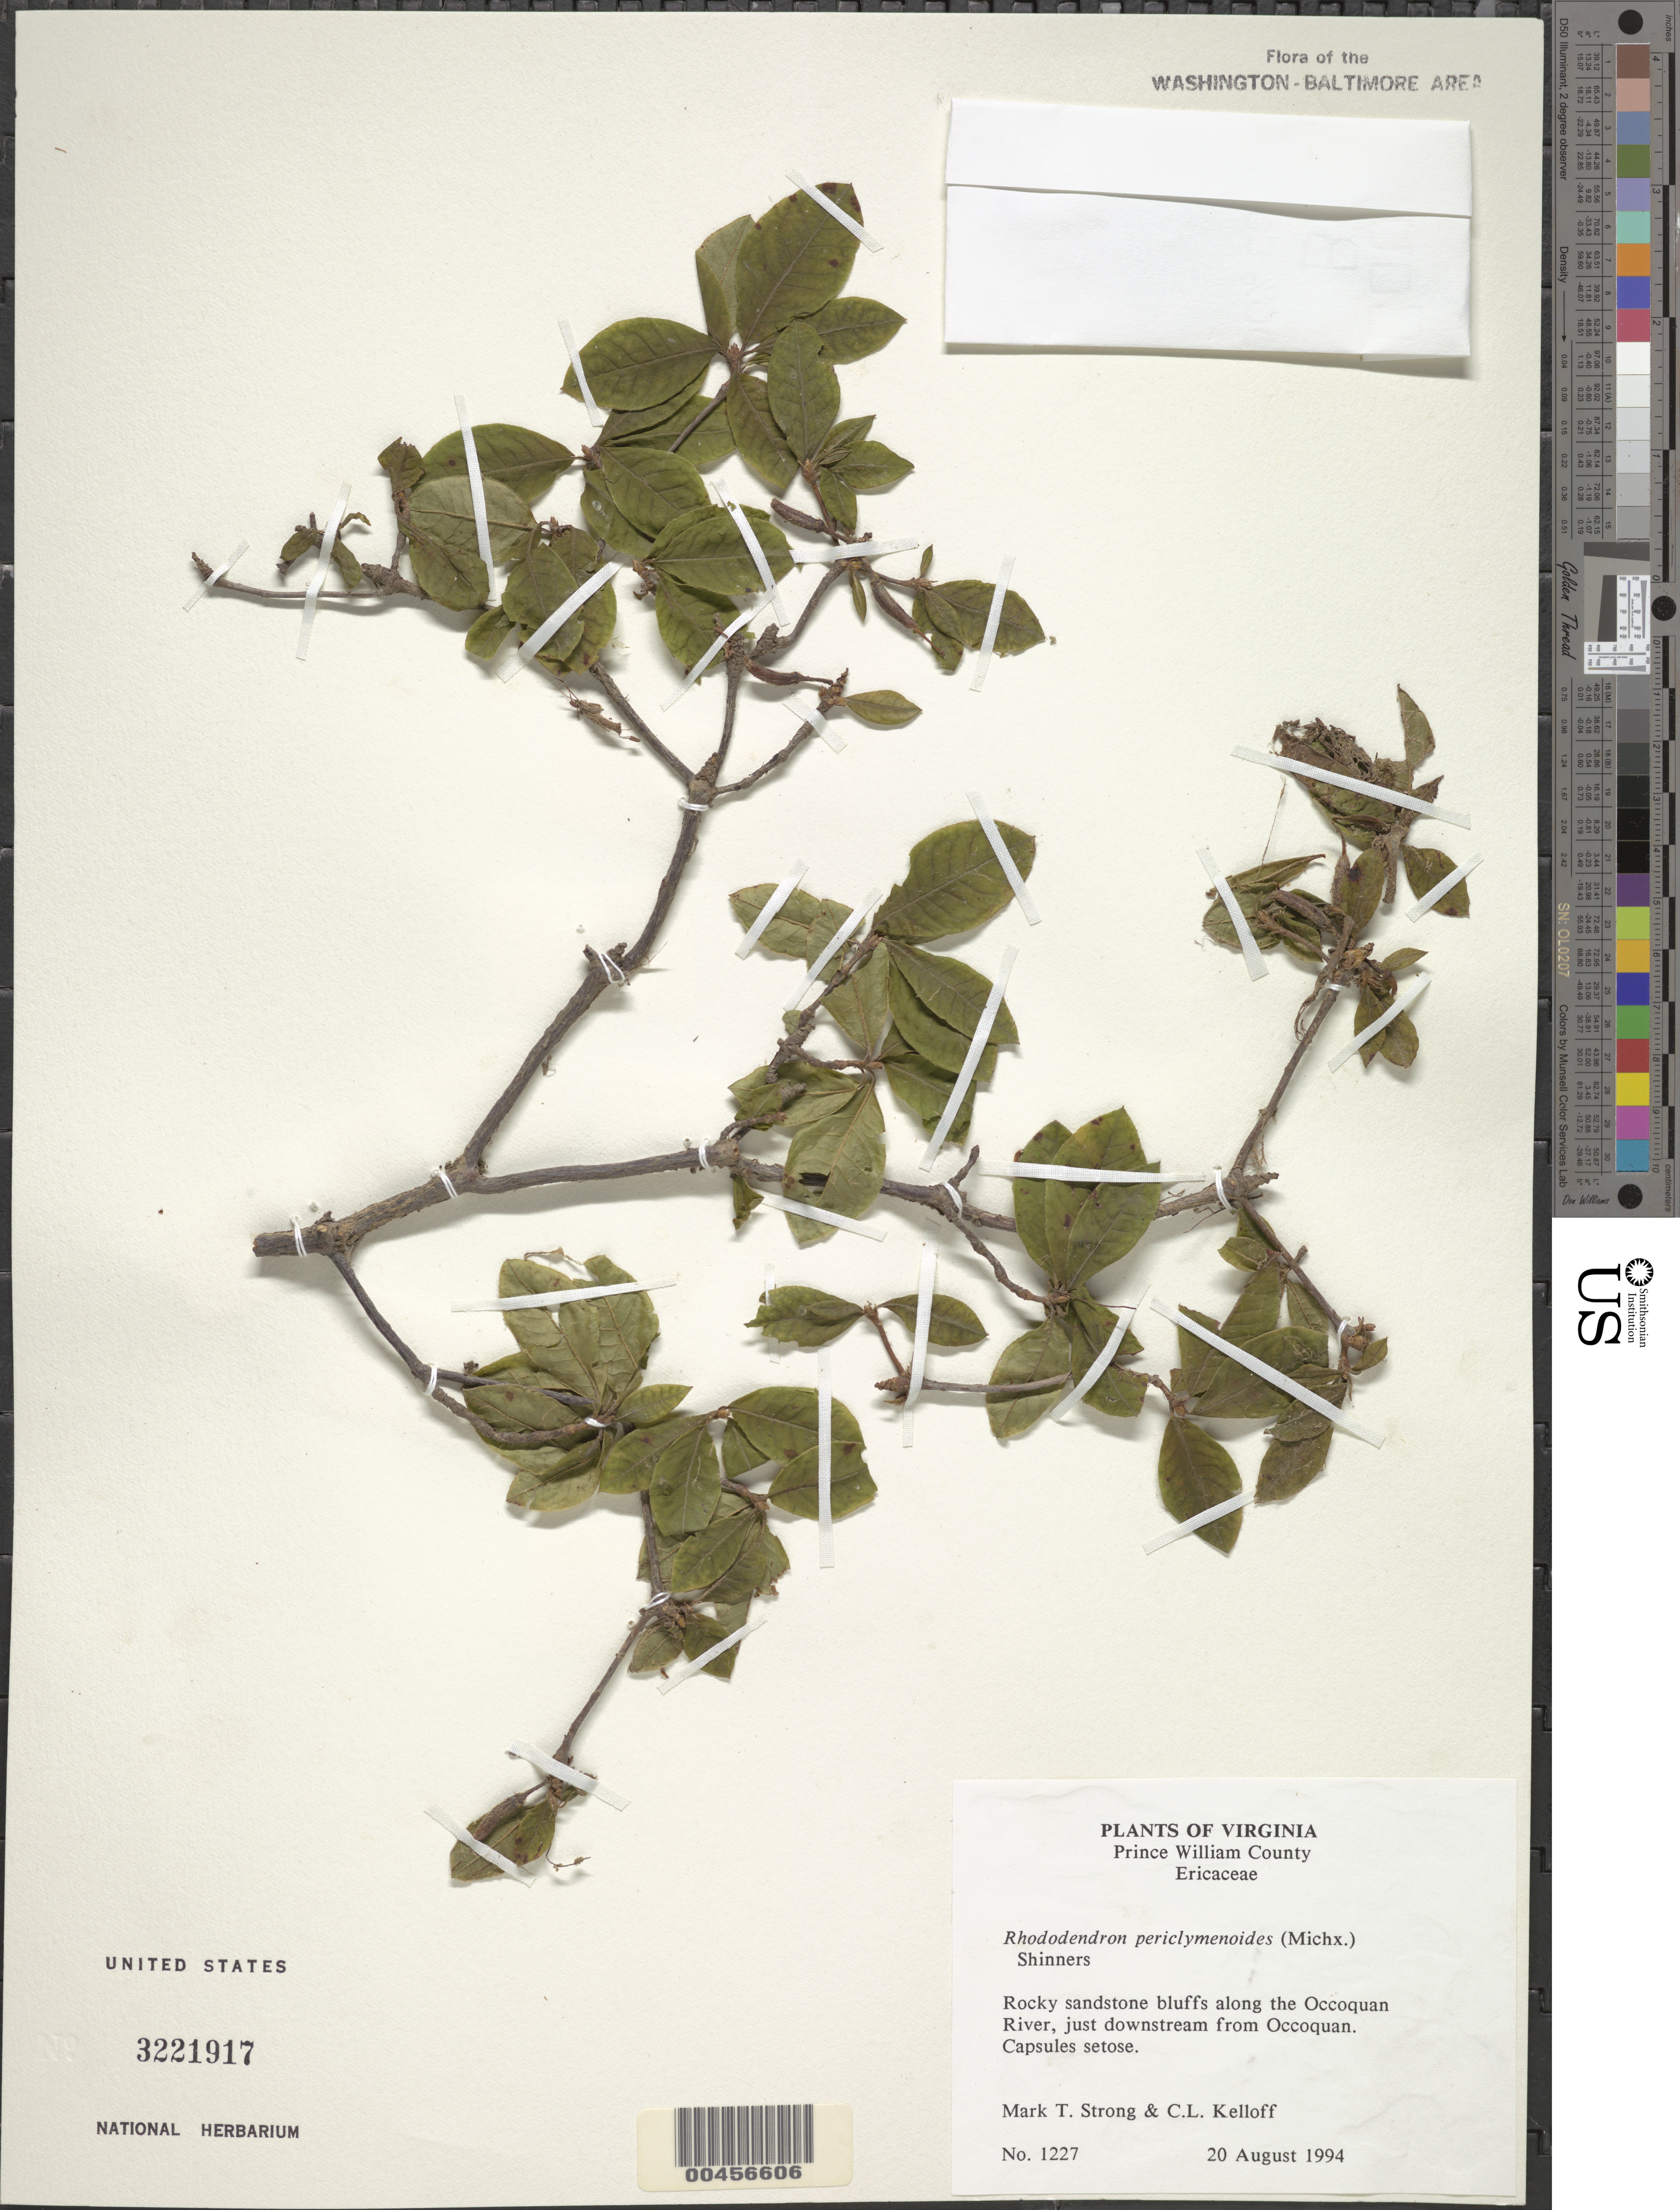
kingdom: Plantae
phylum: Tracheophyta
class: Magnoliopsida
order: Ericales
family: Ericaceae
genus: Rhododendron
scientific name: Rhododendron periclymenoides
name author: (Michx.) Shinners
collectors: M. T. Strong & C. L. Kelloff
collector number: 1227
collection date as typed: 20 Aug 1994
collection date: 1994-08-20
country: United States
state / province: Virginia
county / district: Prince William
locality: Along Occoquan River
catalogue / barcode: US 3221917